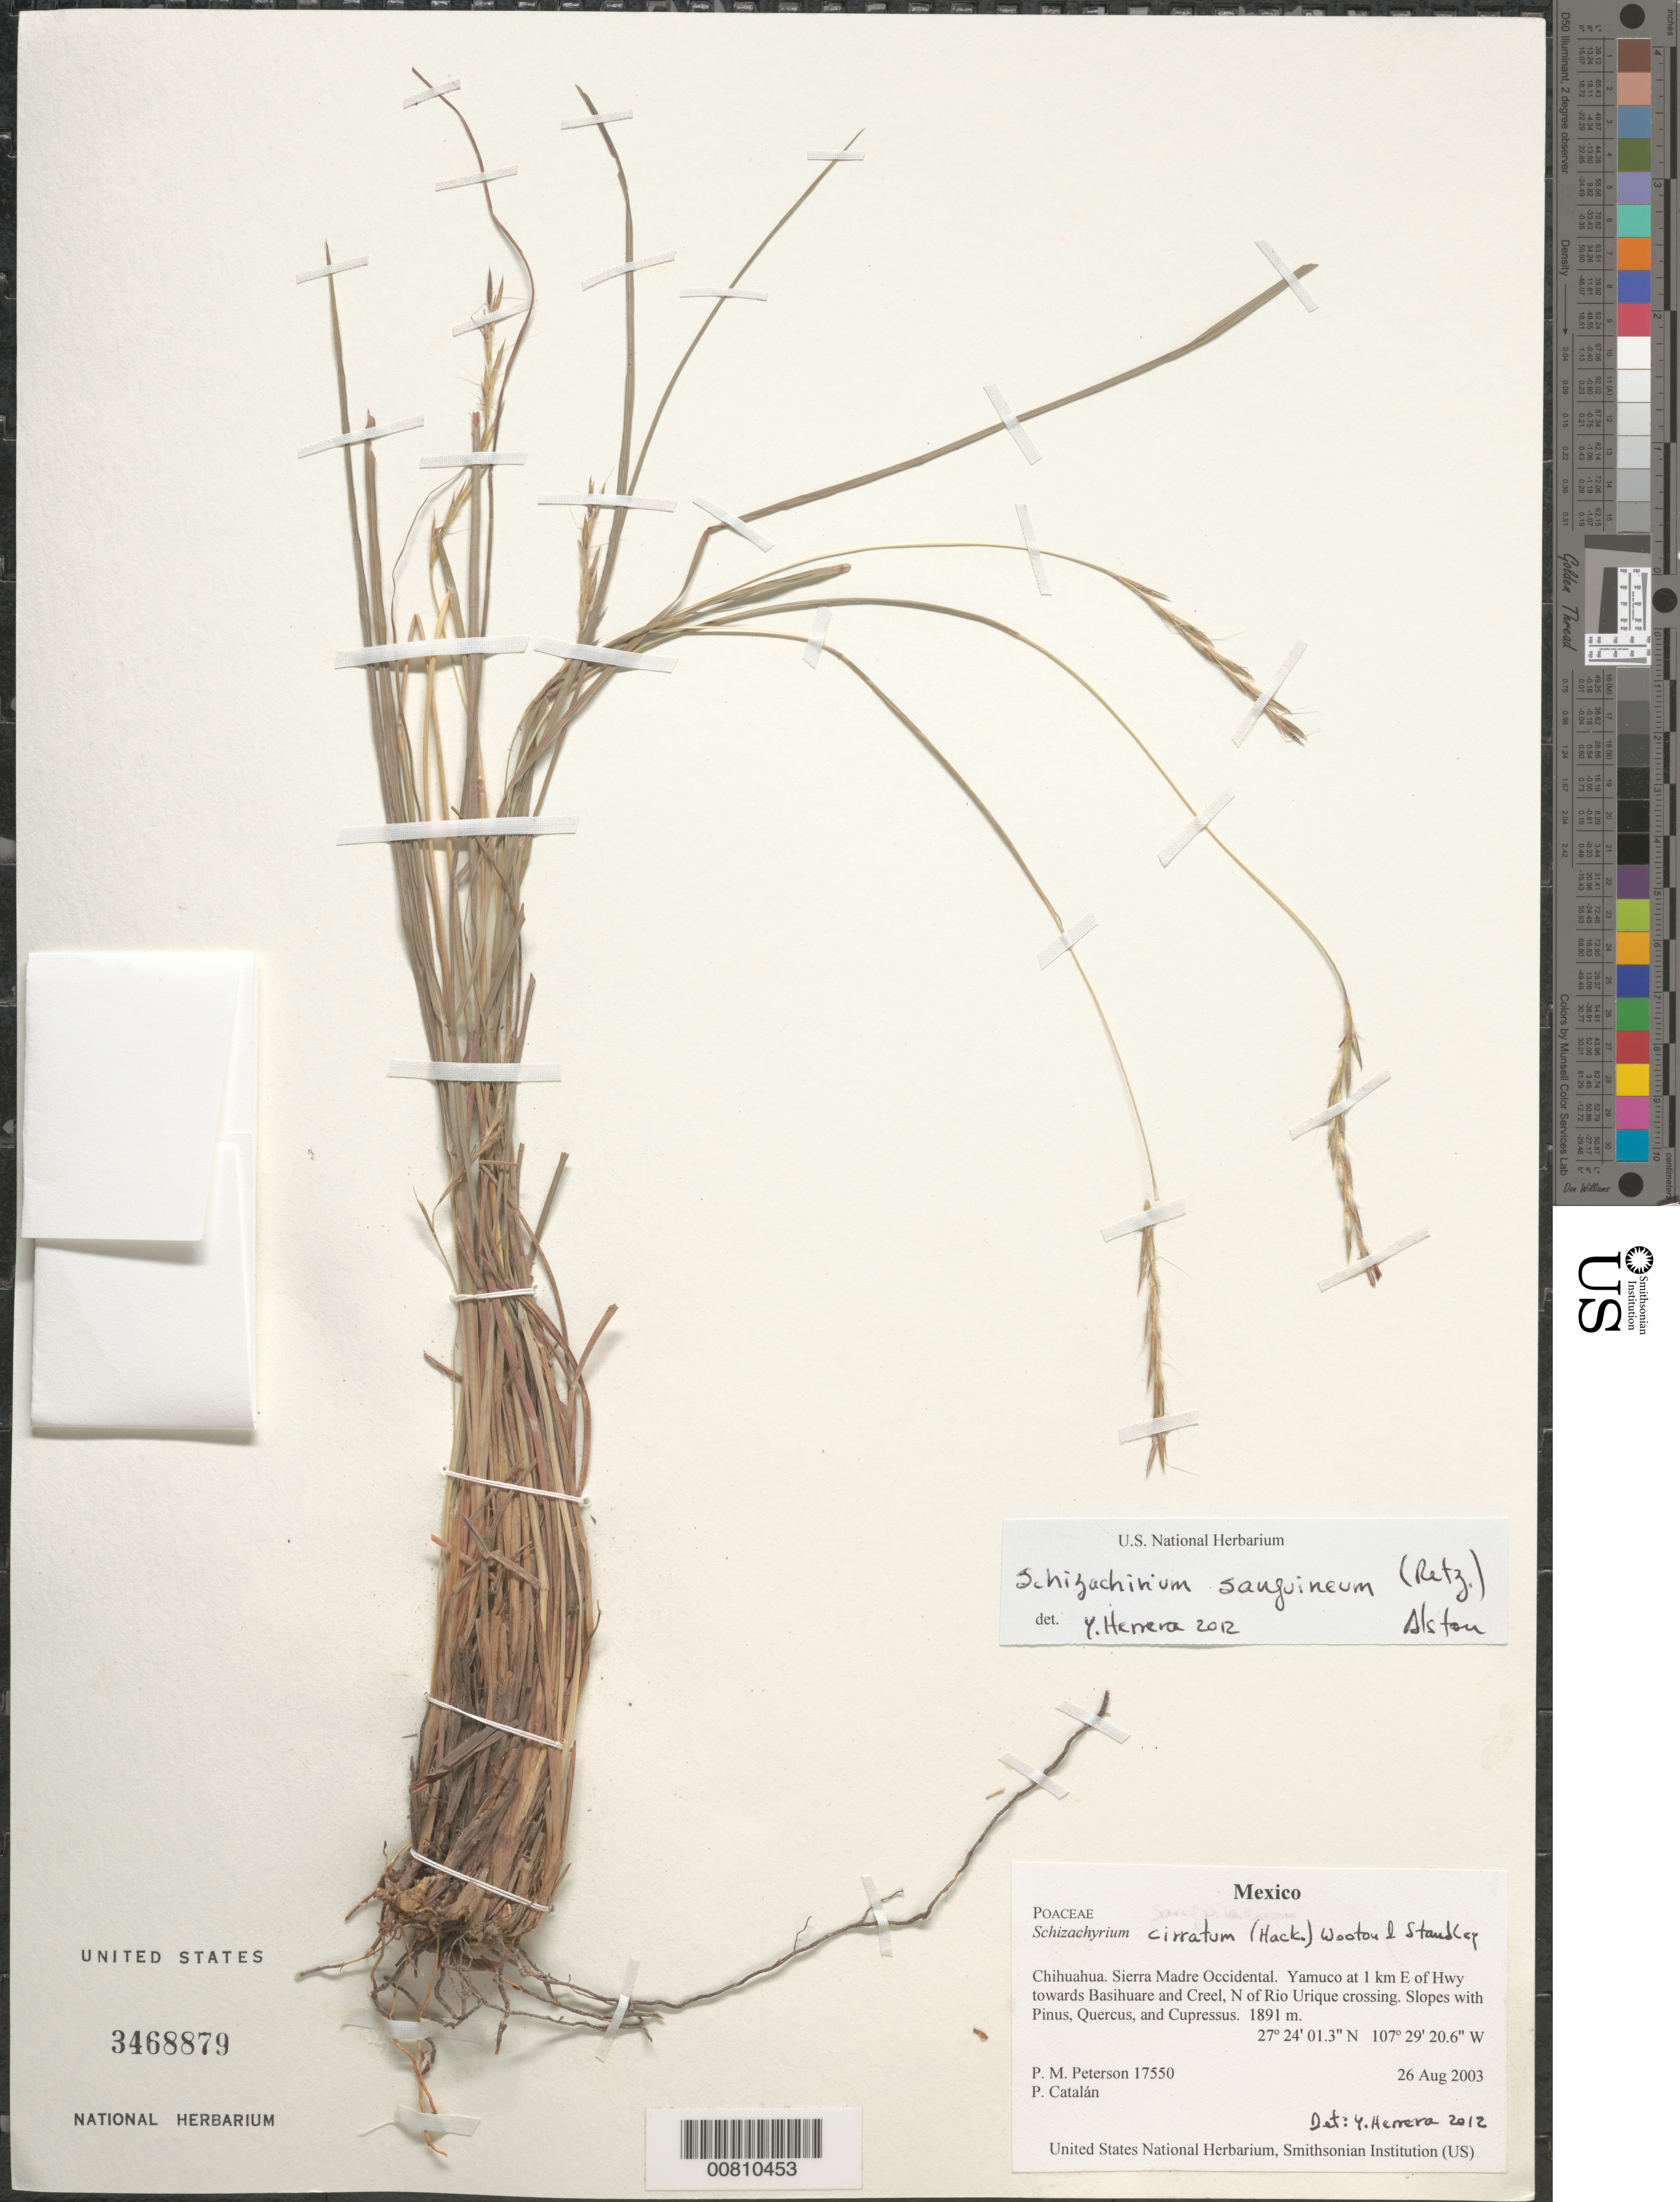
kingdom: Plantae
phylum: Tracheophyta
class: Liliopsida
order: Poales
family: Poaceae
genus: Schizachyrium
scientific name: Schizachyrium sanguineum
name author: (Retz.) Alston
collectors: P. M. Peterson & P. Catalán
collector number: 17550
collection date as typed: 26 Aug 2003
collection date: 2003-08-26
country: Mexico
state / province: Chihuahua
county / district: Sierra Madre Occidental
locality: Yamuco at 1 km E of Hwy towards Basihuare and Creel, N of Rio Urique crossing. Slopes with Pinus, Quercus, and Cupressus.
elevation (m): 1891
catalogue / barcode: US 3468879